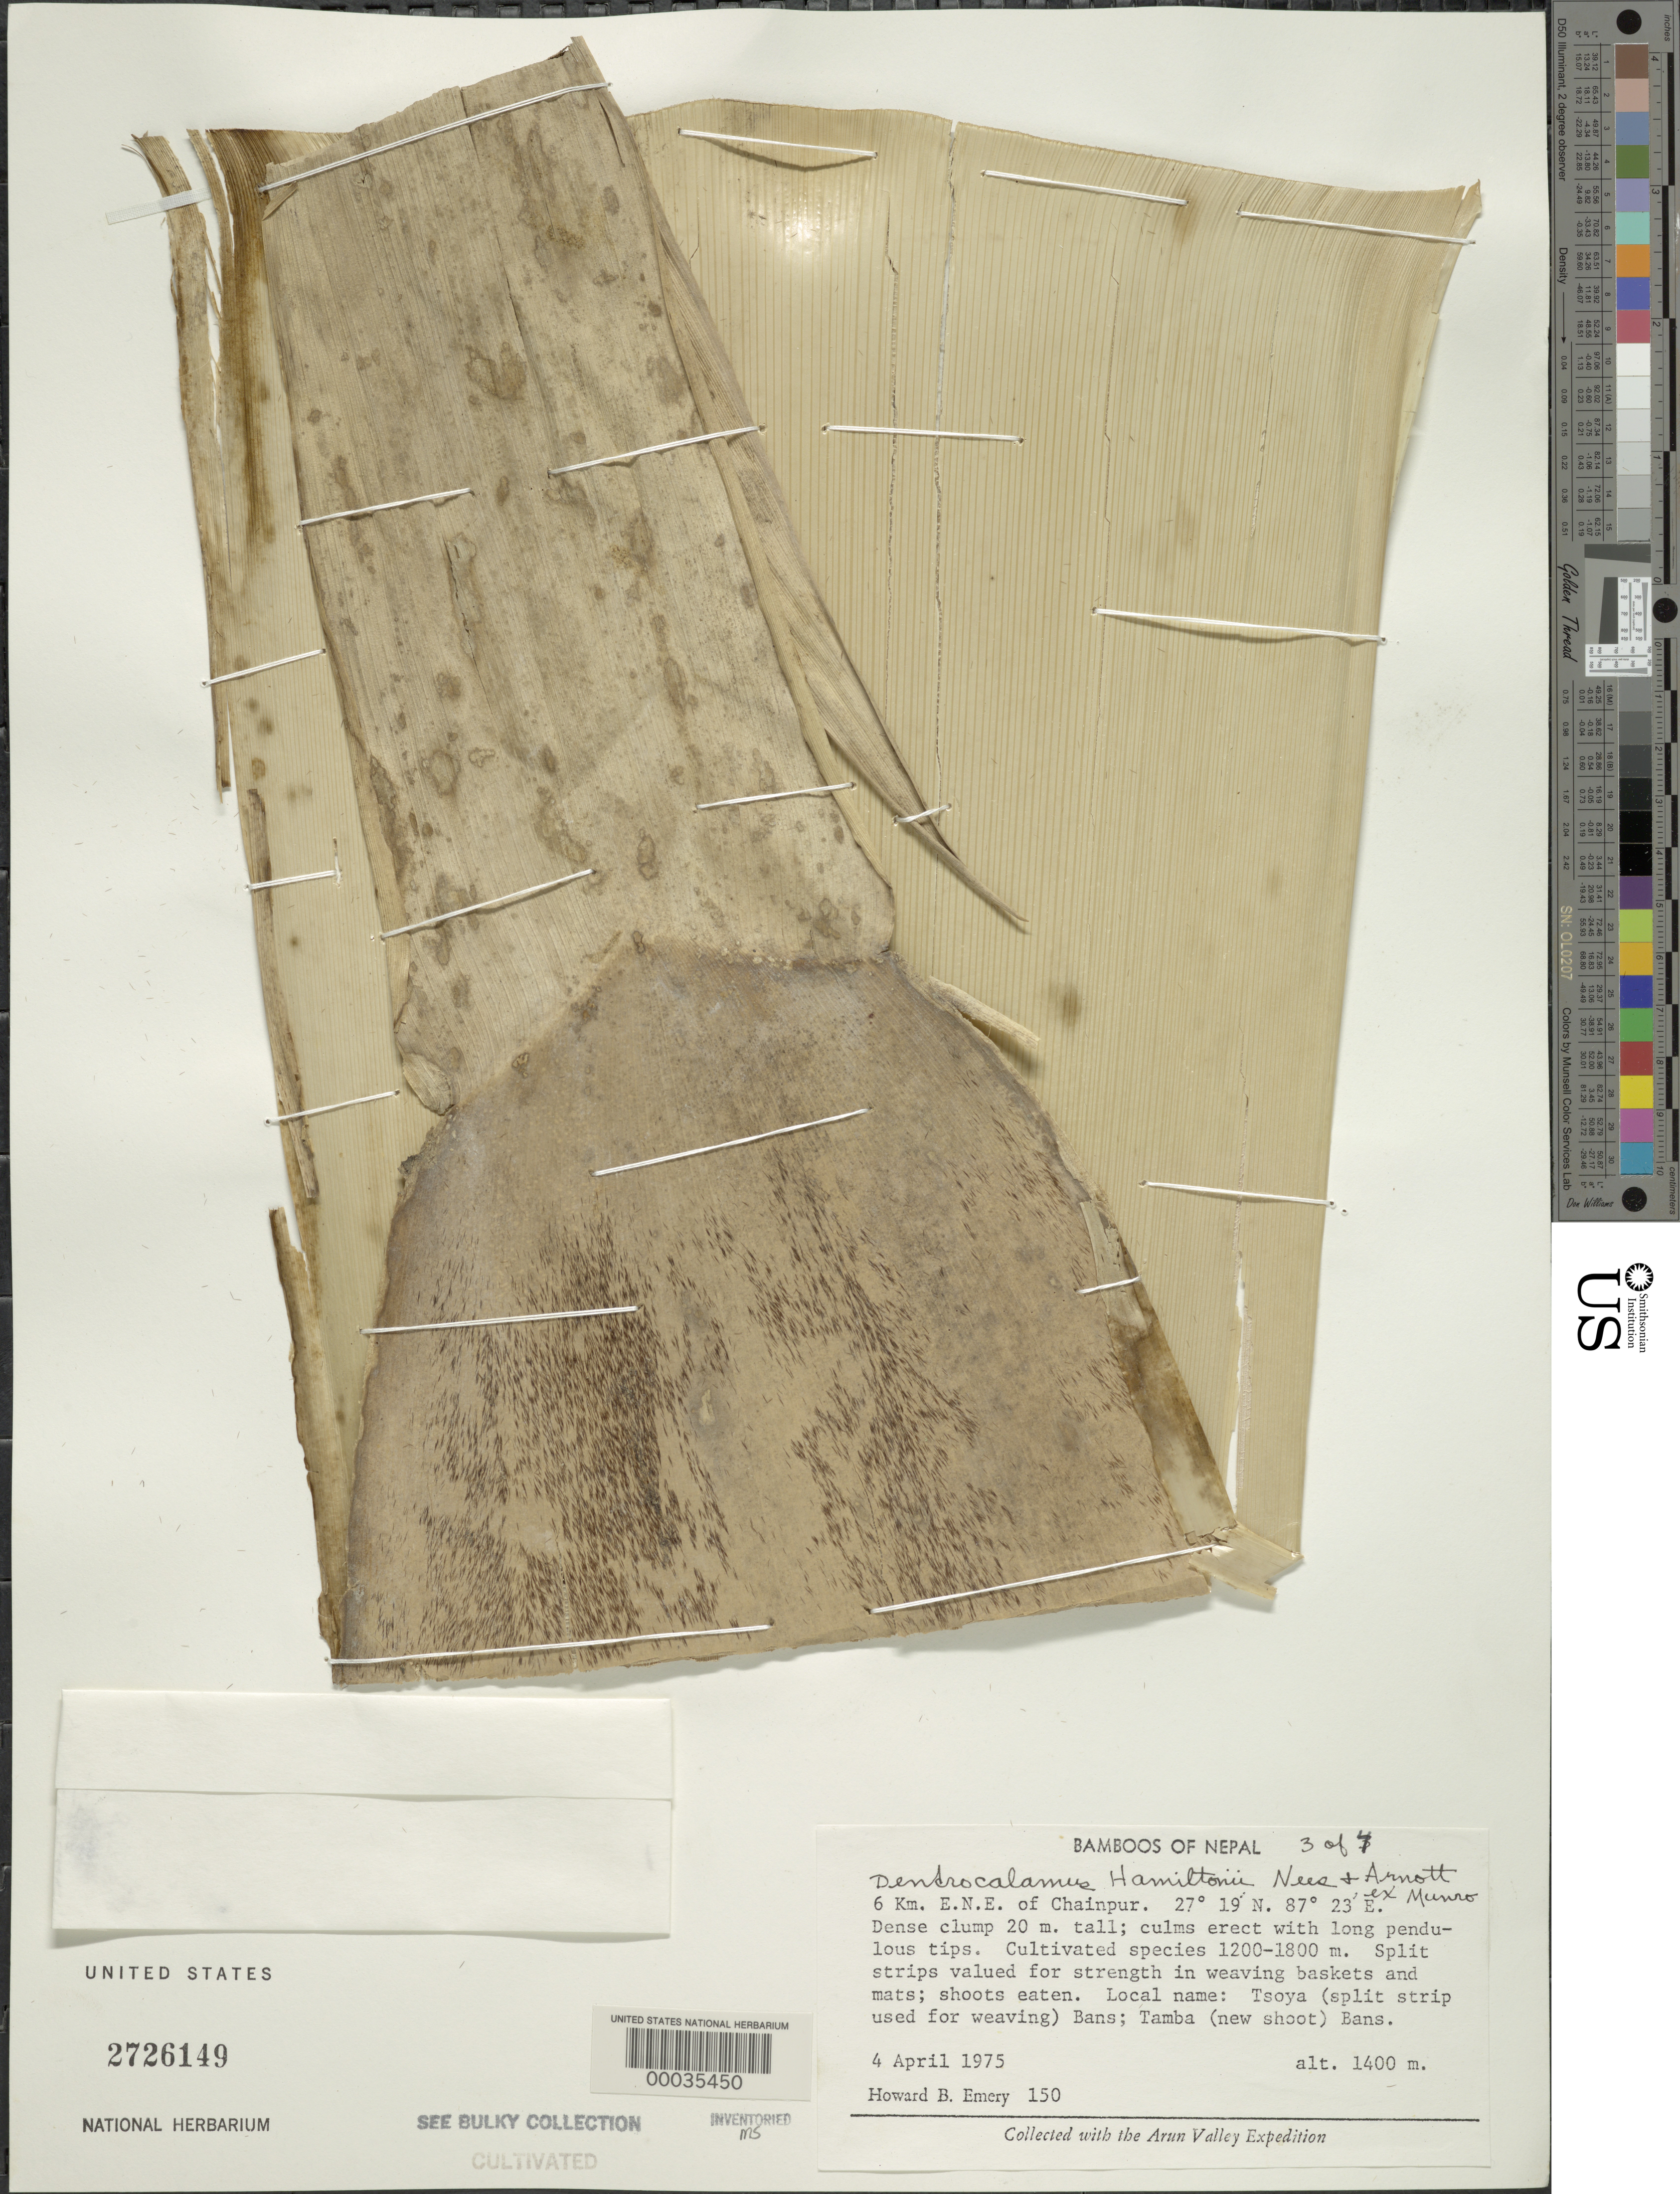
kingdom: Plantae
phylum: Tracheophyta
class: Liliopsida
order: Poales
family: Poaceae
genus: Dendrocalamus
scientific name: Dendrocalamus hamiltonii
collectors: H. B. Emery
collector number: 150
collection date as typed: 04 Apr 1975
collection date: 1975-04-04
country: Nepal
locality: Chainpur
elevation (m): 1400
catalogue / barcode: US 2726149